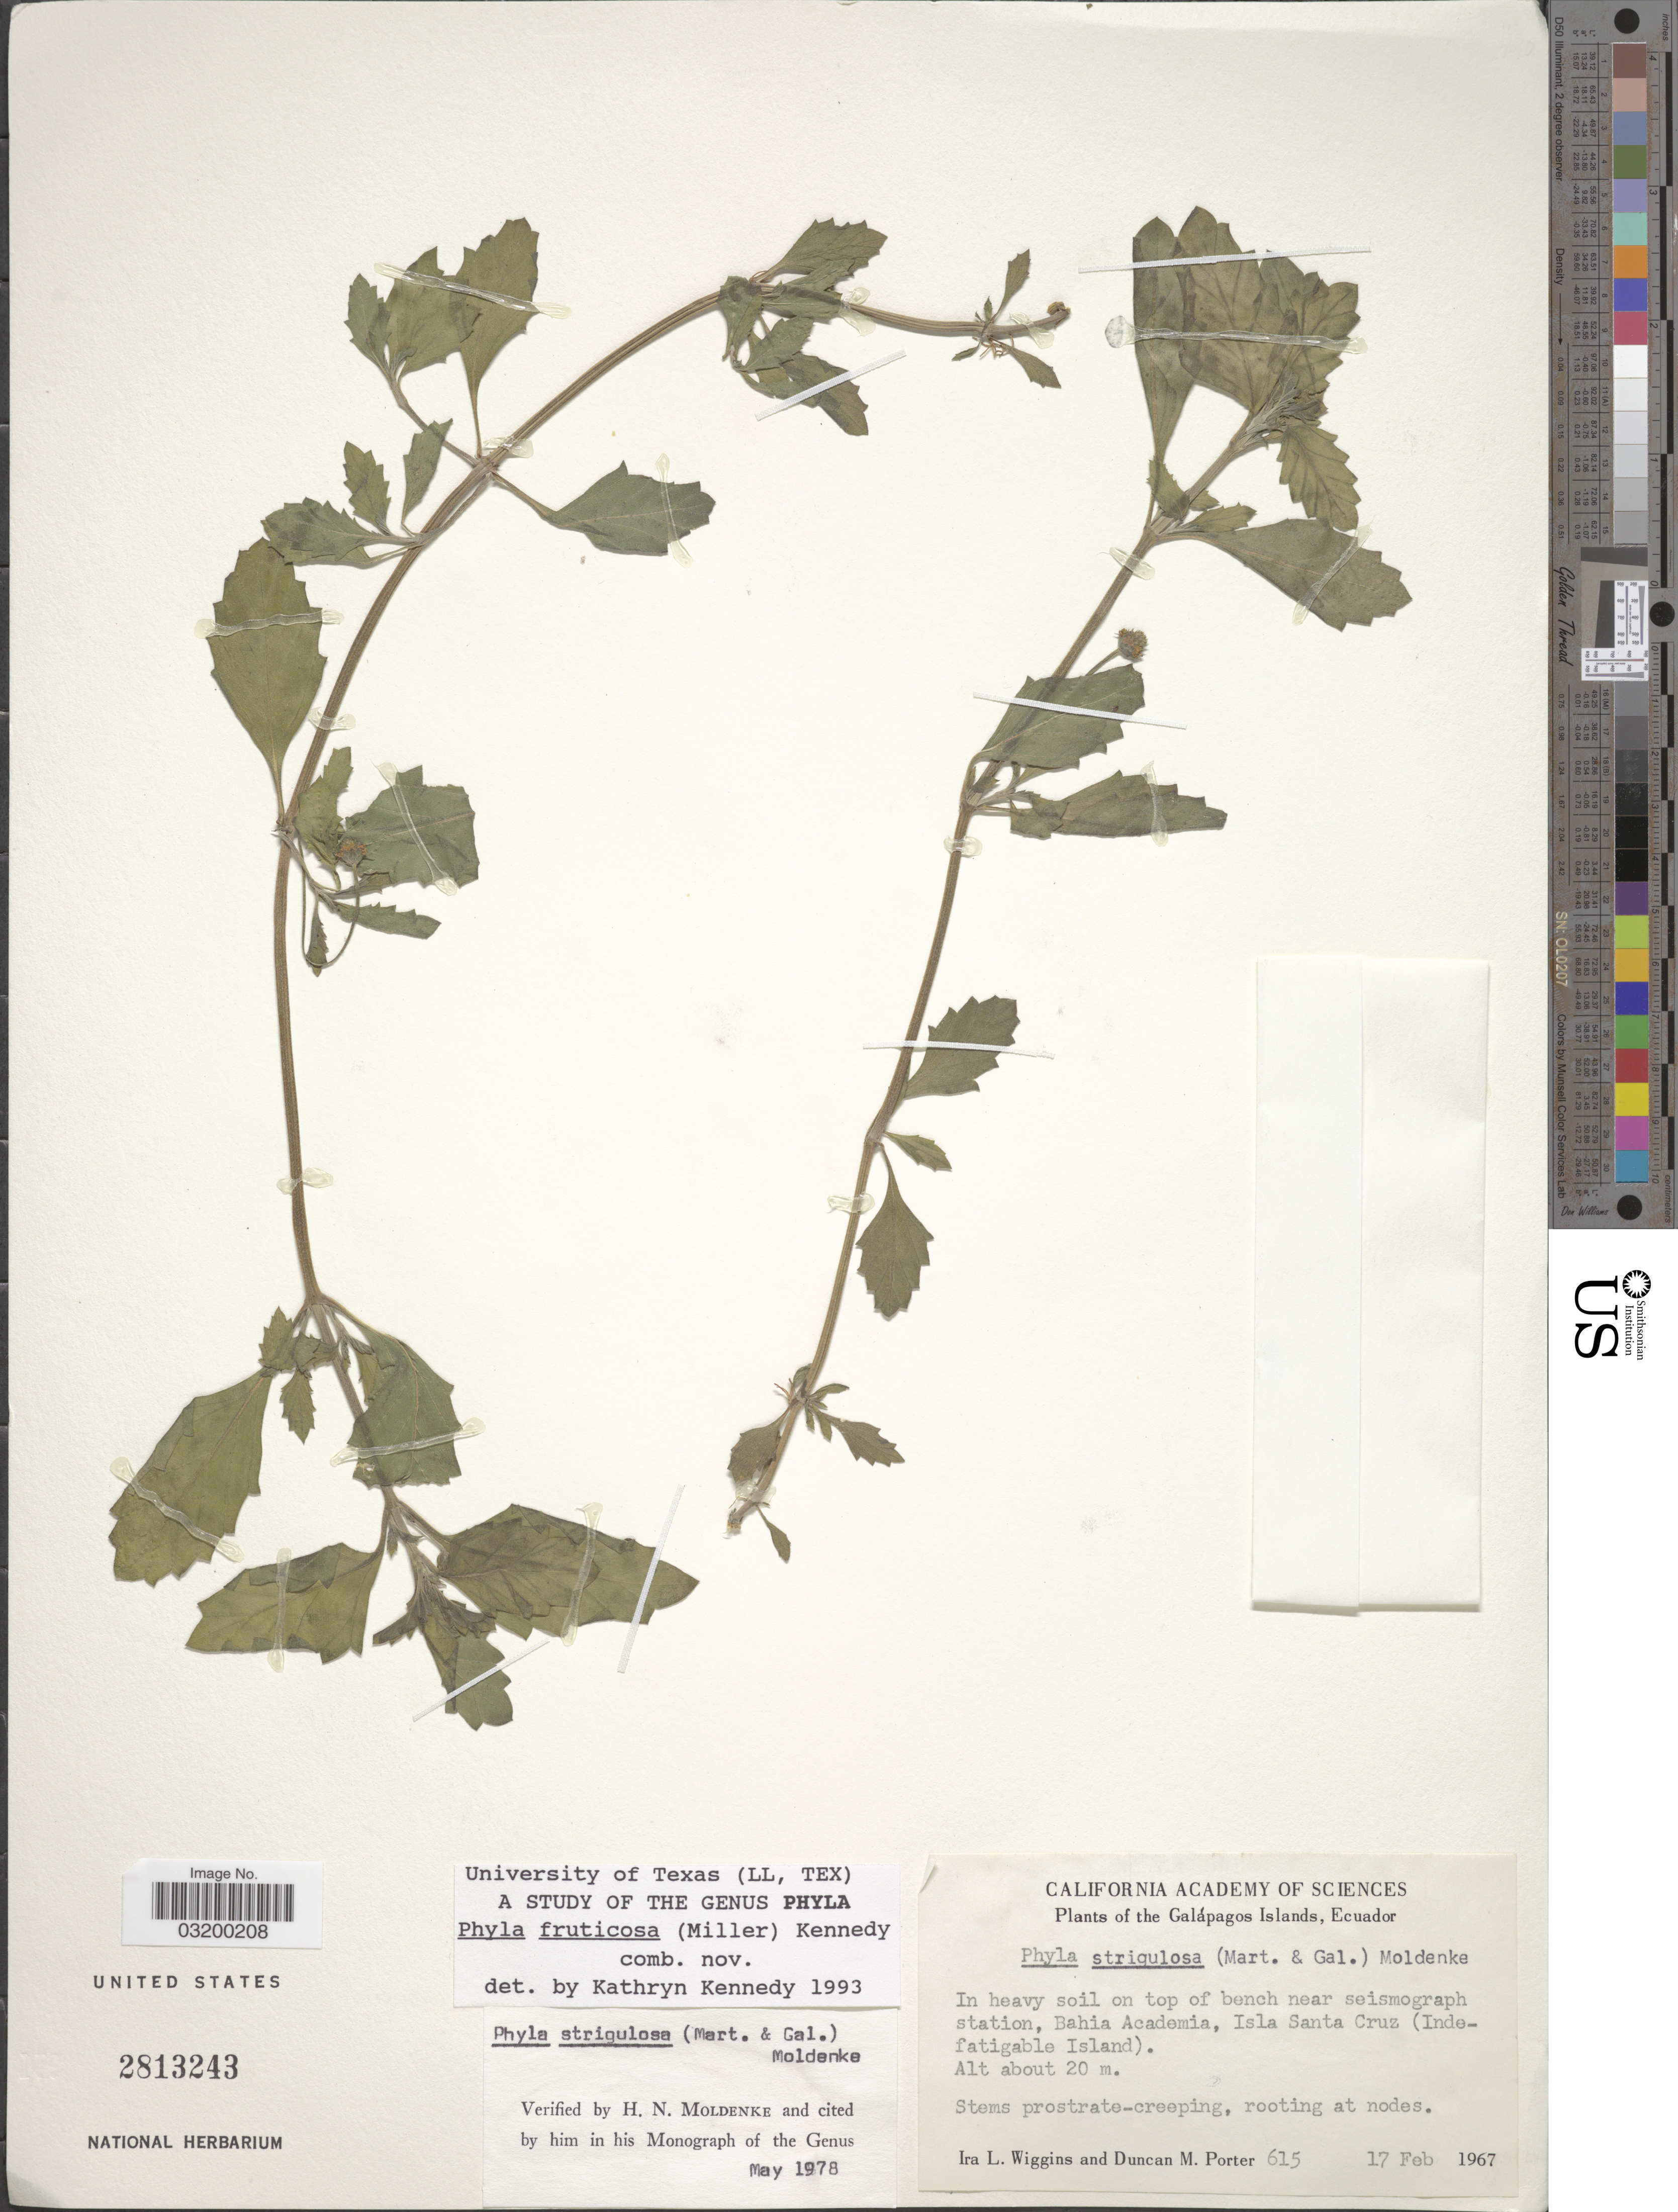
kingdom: Plantae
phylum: Tracheophyta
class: Magnoliopsida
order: Lamiales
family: Verbenaceae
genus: Phyla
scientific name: Phyla fruticosa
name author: (Mill.) K. Kenn. ex Wunderlin & B.F. Hansen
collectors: I. L. Wiggins & D. M. Porter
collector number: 615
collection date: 1967-02-17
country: Ecuador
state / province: Colón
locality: Galápagos Islands. Bahia Academia, Isla Santa Cruz (Indefatigable Island).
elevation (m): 20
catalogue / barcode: US 2813243